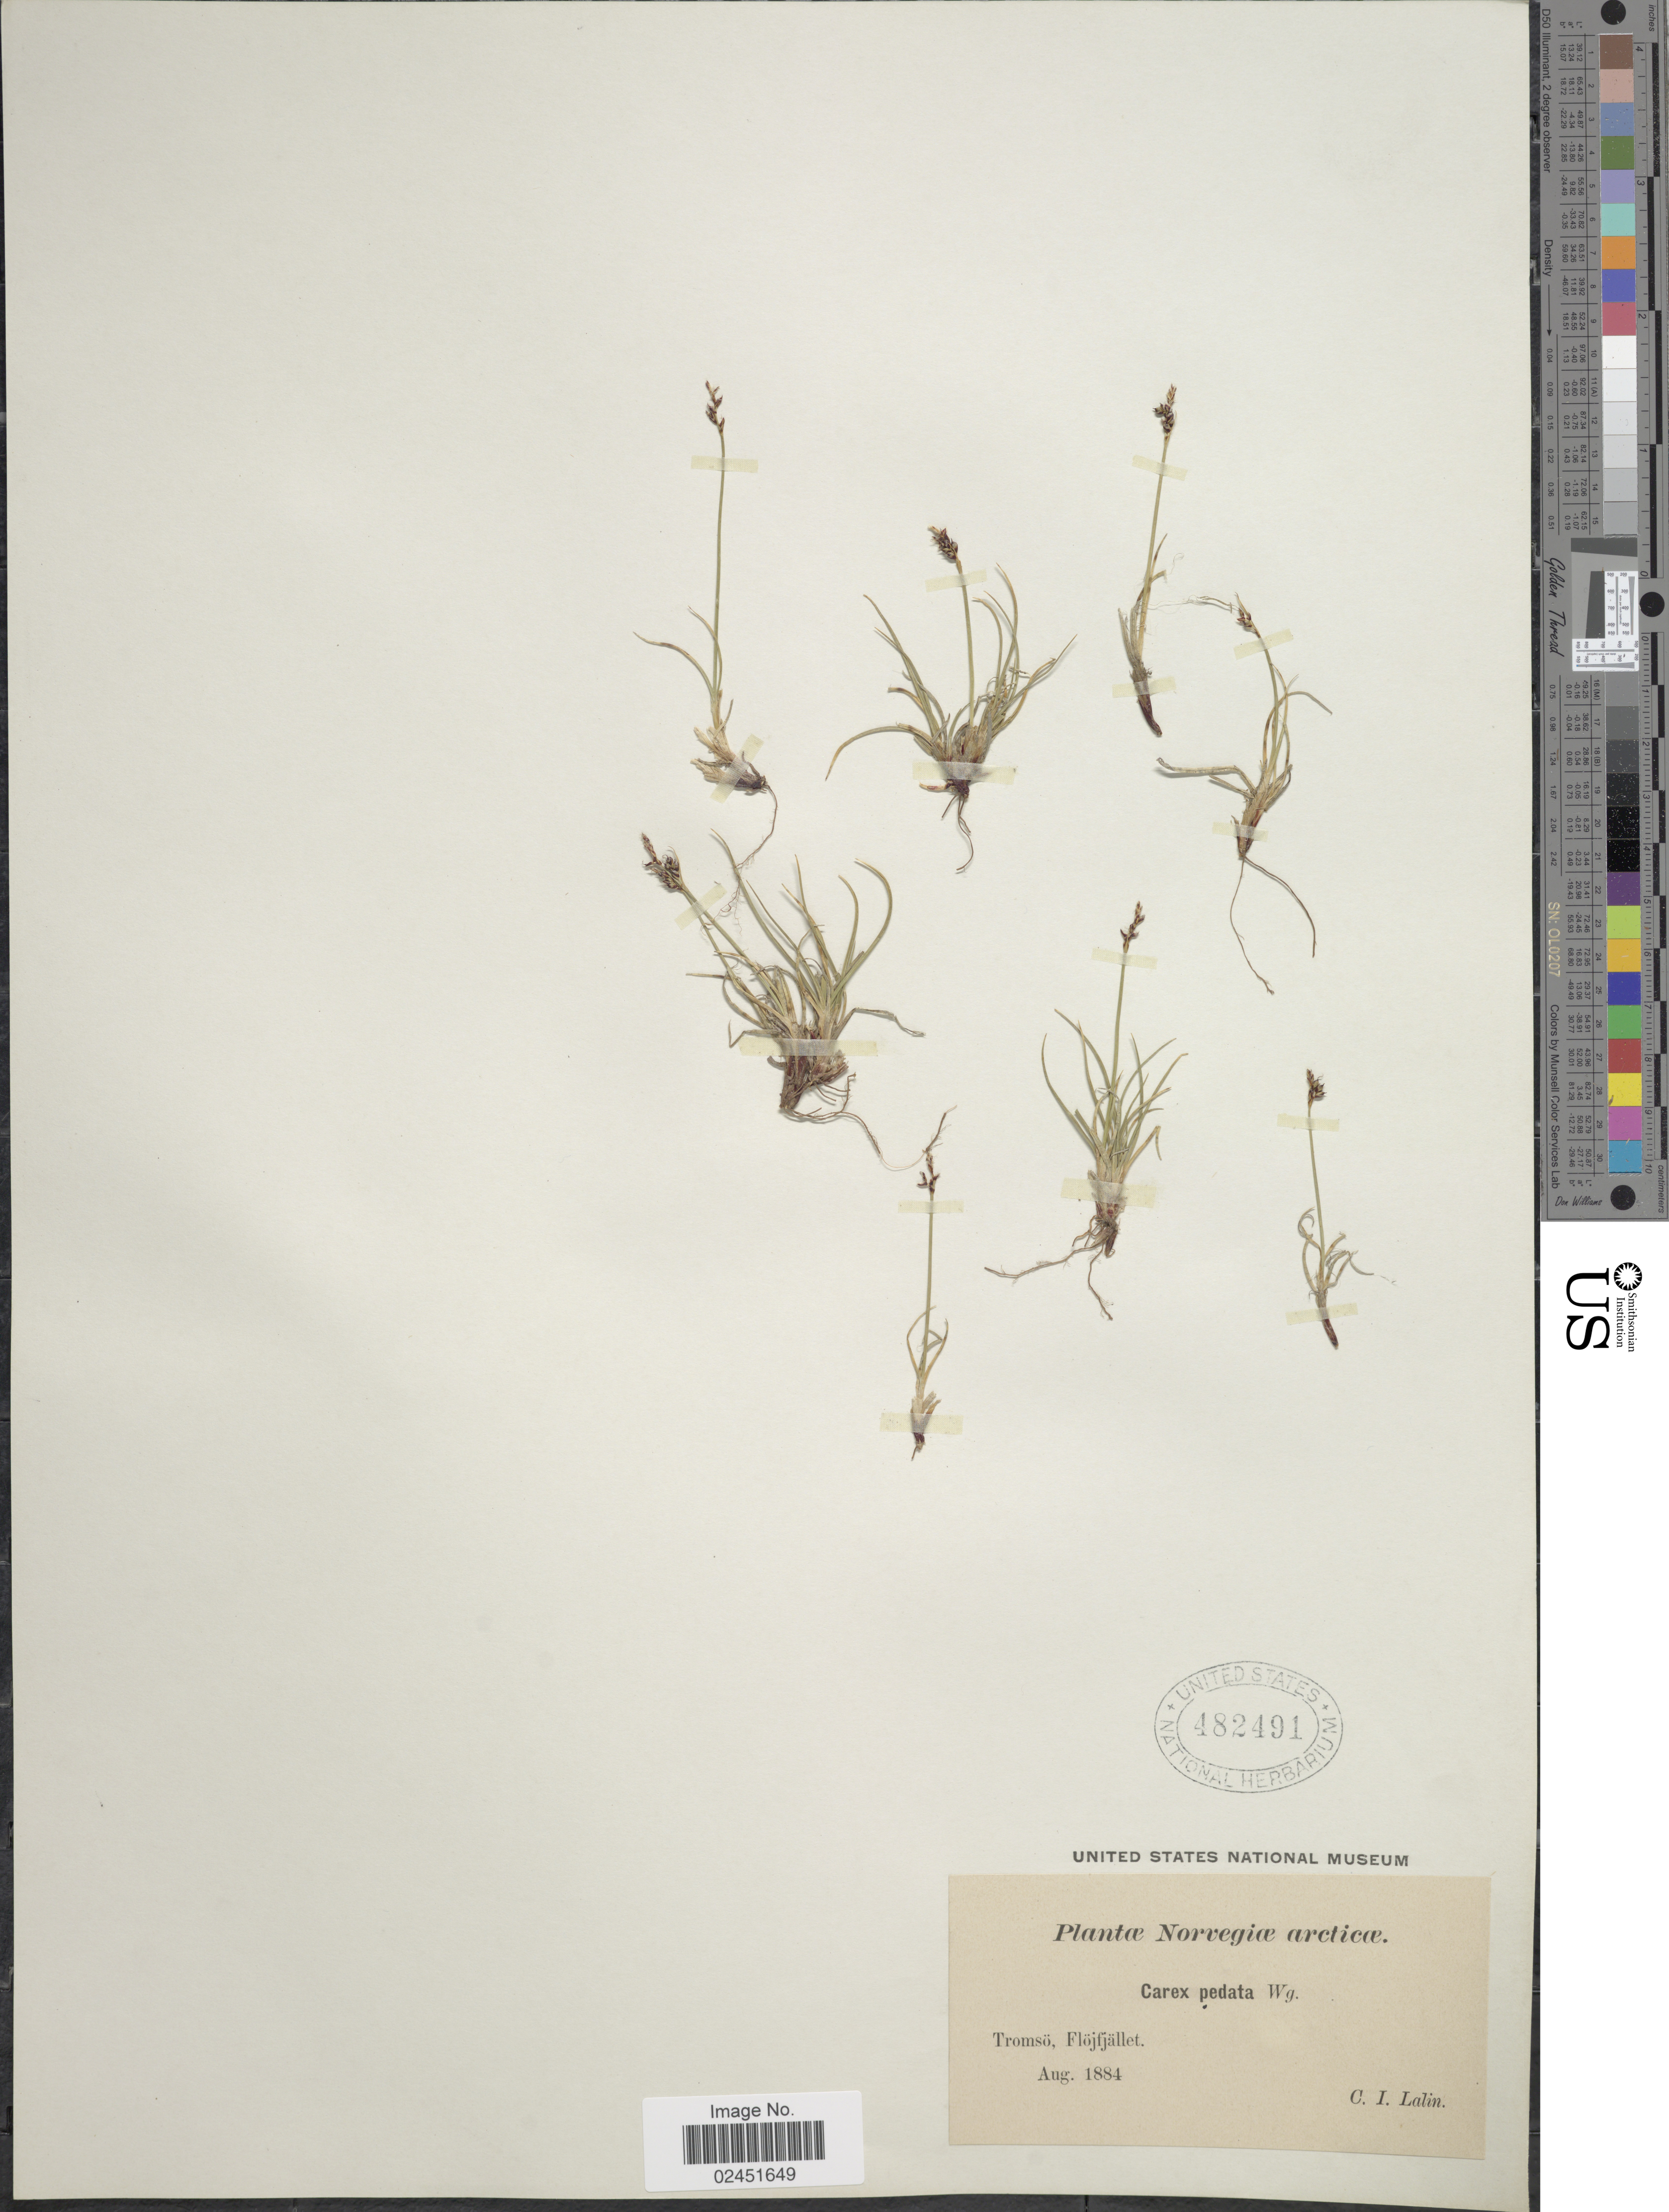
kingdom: Plantae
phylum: Tracheophyta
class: Liliopsida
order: Poales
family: Cyperaceae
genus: Carex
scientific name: Carex glacialis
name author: Mack.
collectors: C. Lalin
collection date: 1884-08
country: Norway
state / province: Troms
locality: Tromso, Flojfjallet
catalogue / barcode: US 482491